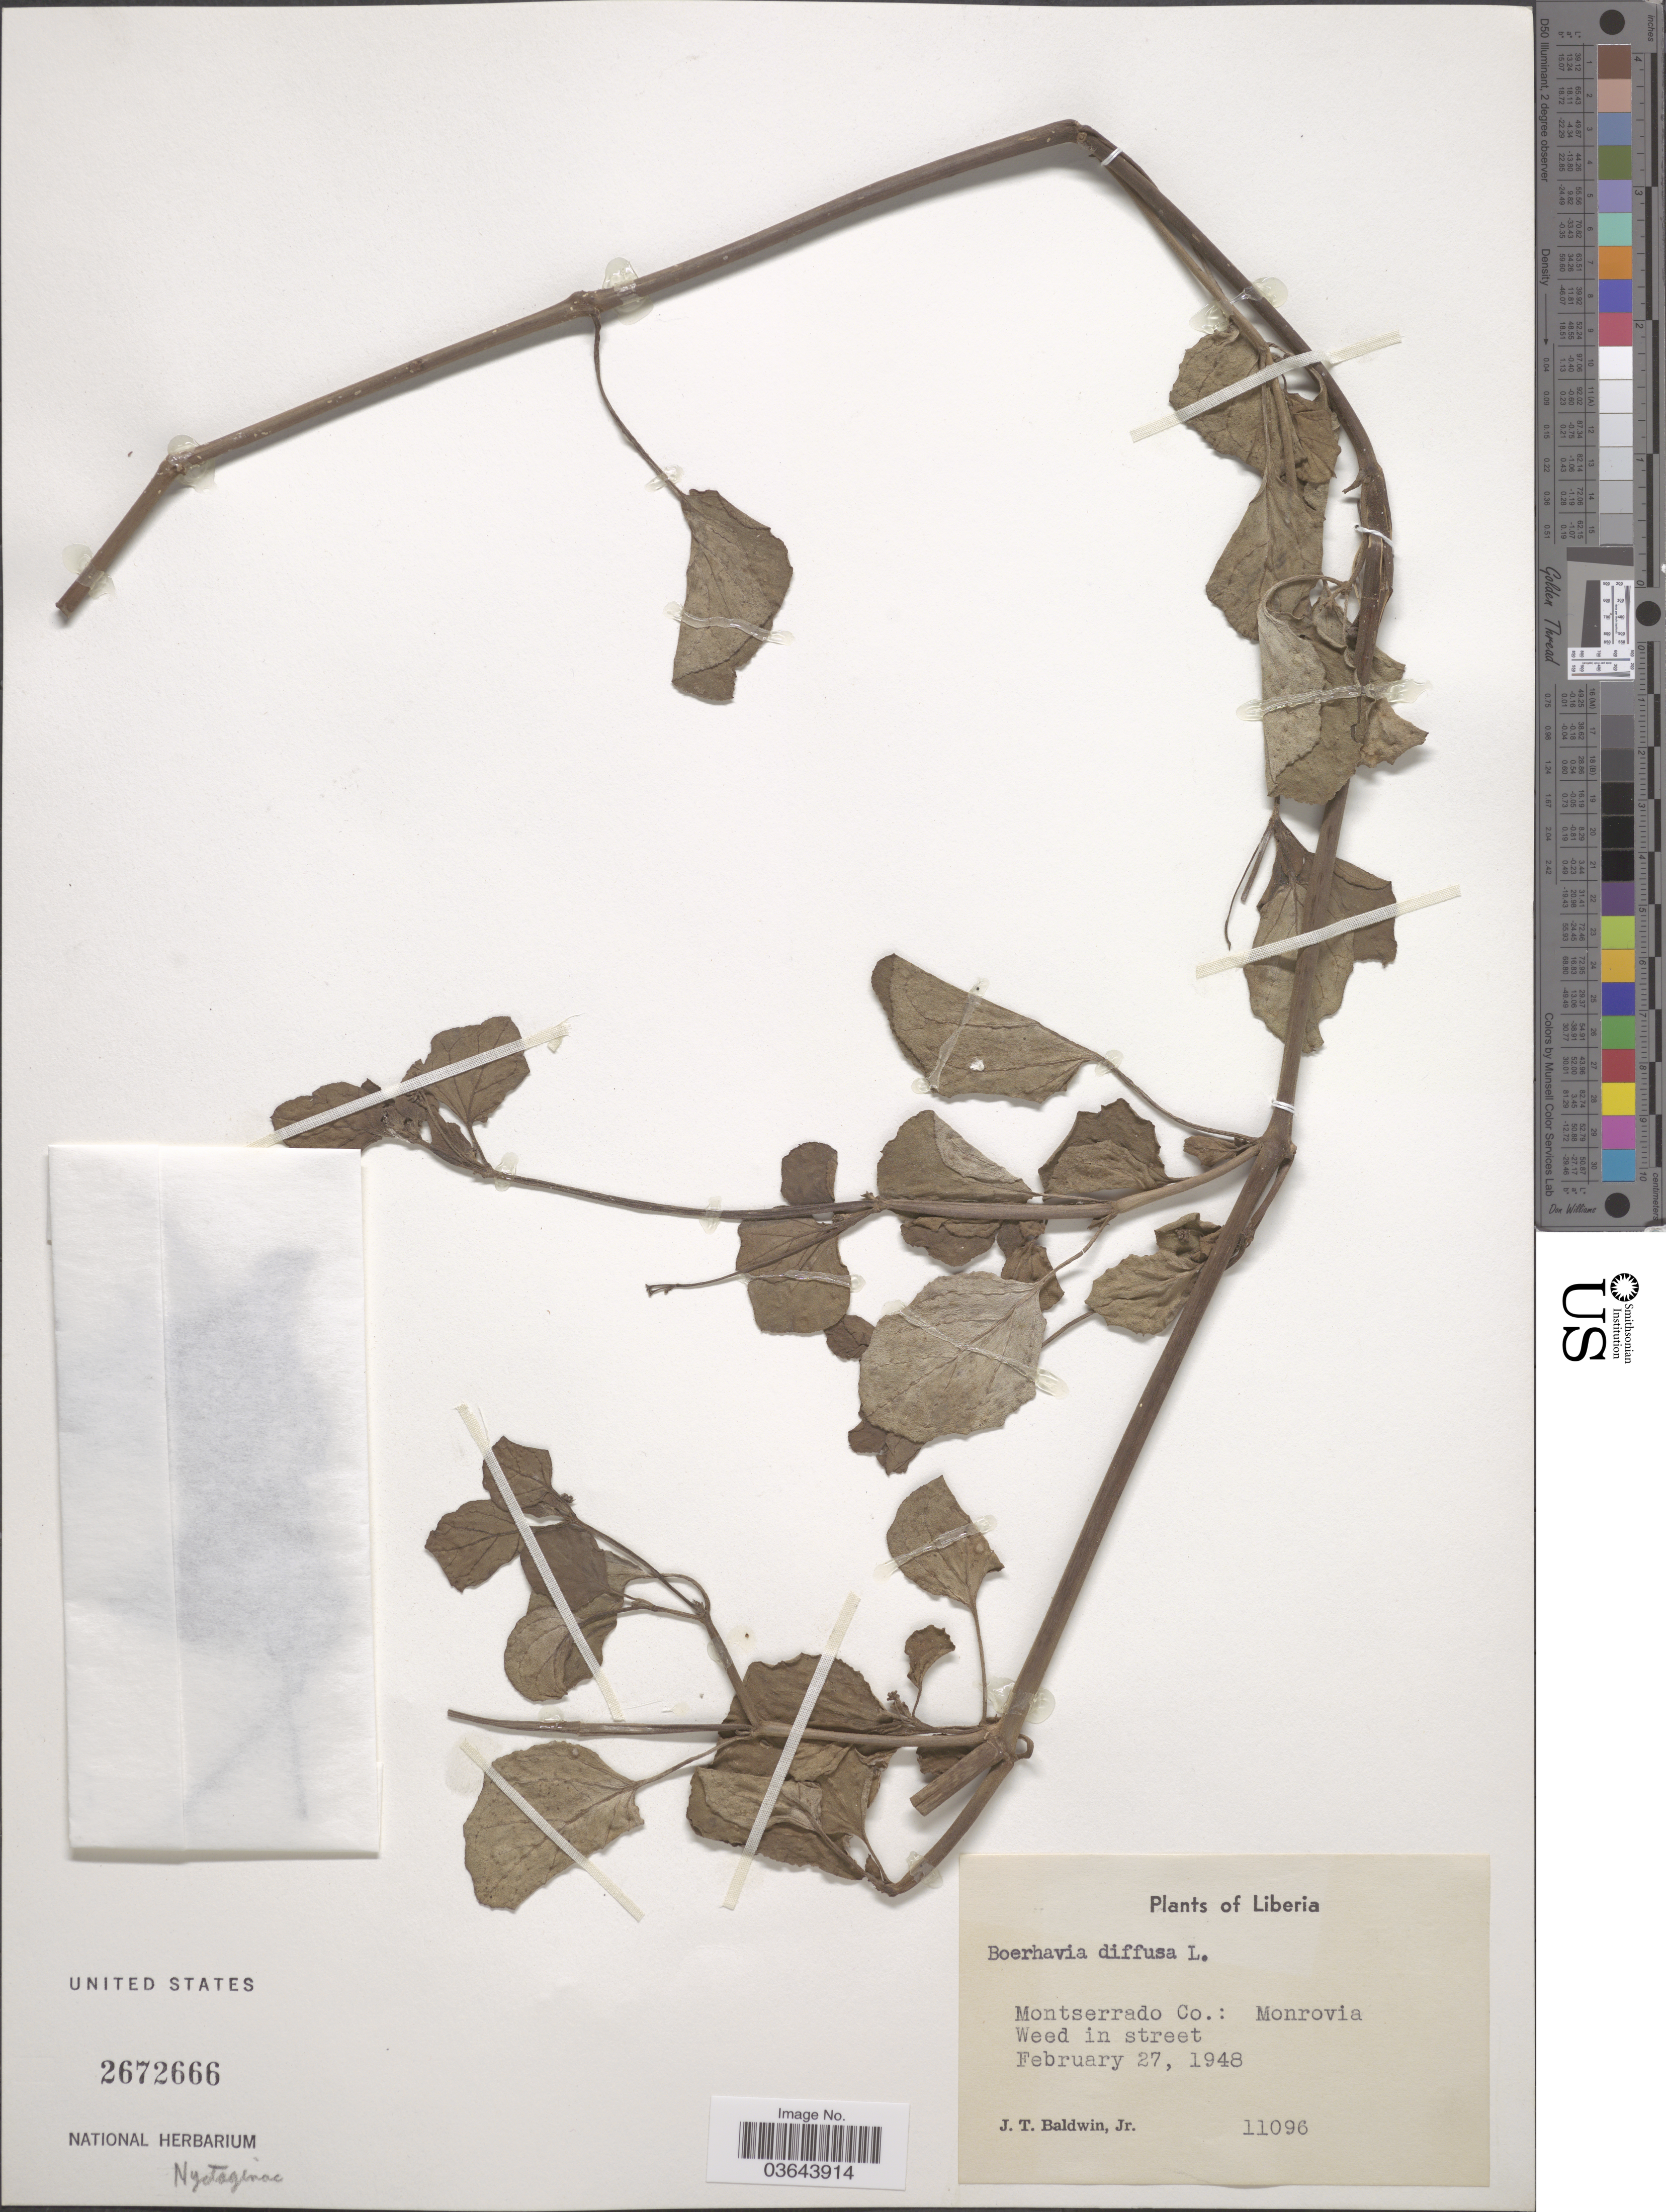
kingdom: Plantae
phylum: Tracheophyta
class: Magnoliopsida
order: Caryophyllales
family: Nyctaginaceae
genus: Boerhavia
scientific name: Boerhavia diffusa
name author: L.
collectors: J. T. Baldwin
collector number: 11096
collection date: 1948-02-27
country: Liberia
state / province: Montserrado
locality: Montserrado Co.: Monrovia.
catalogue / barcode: US 2672666